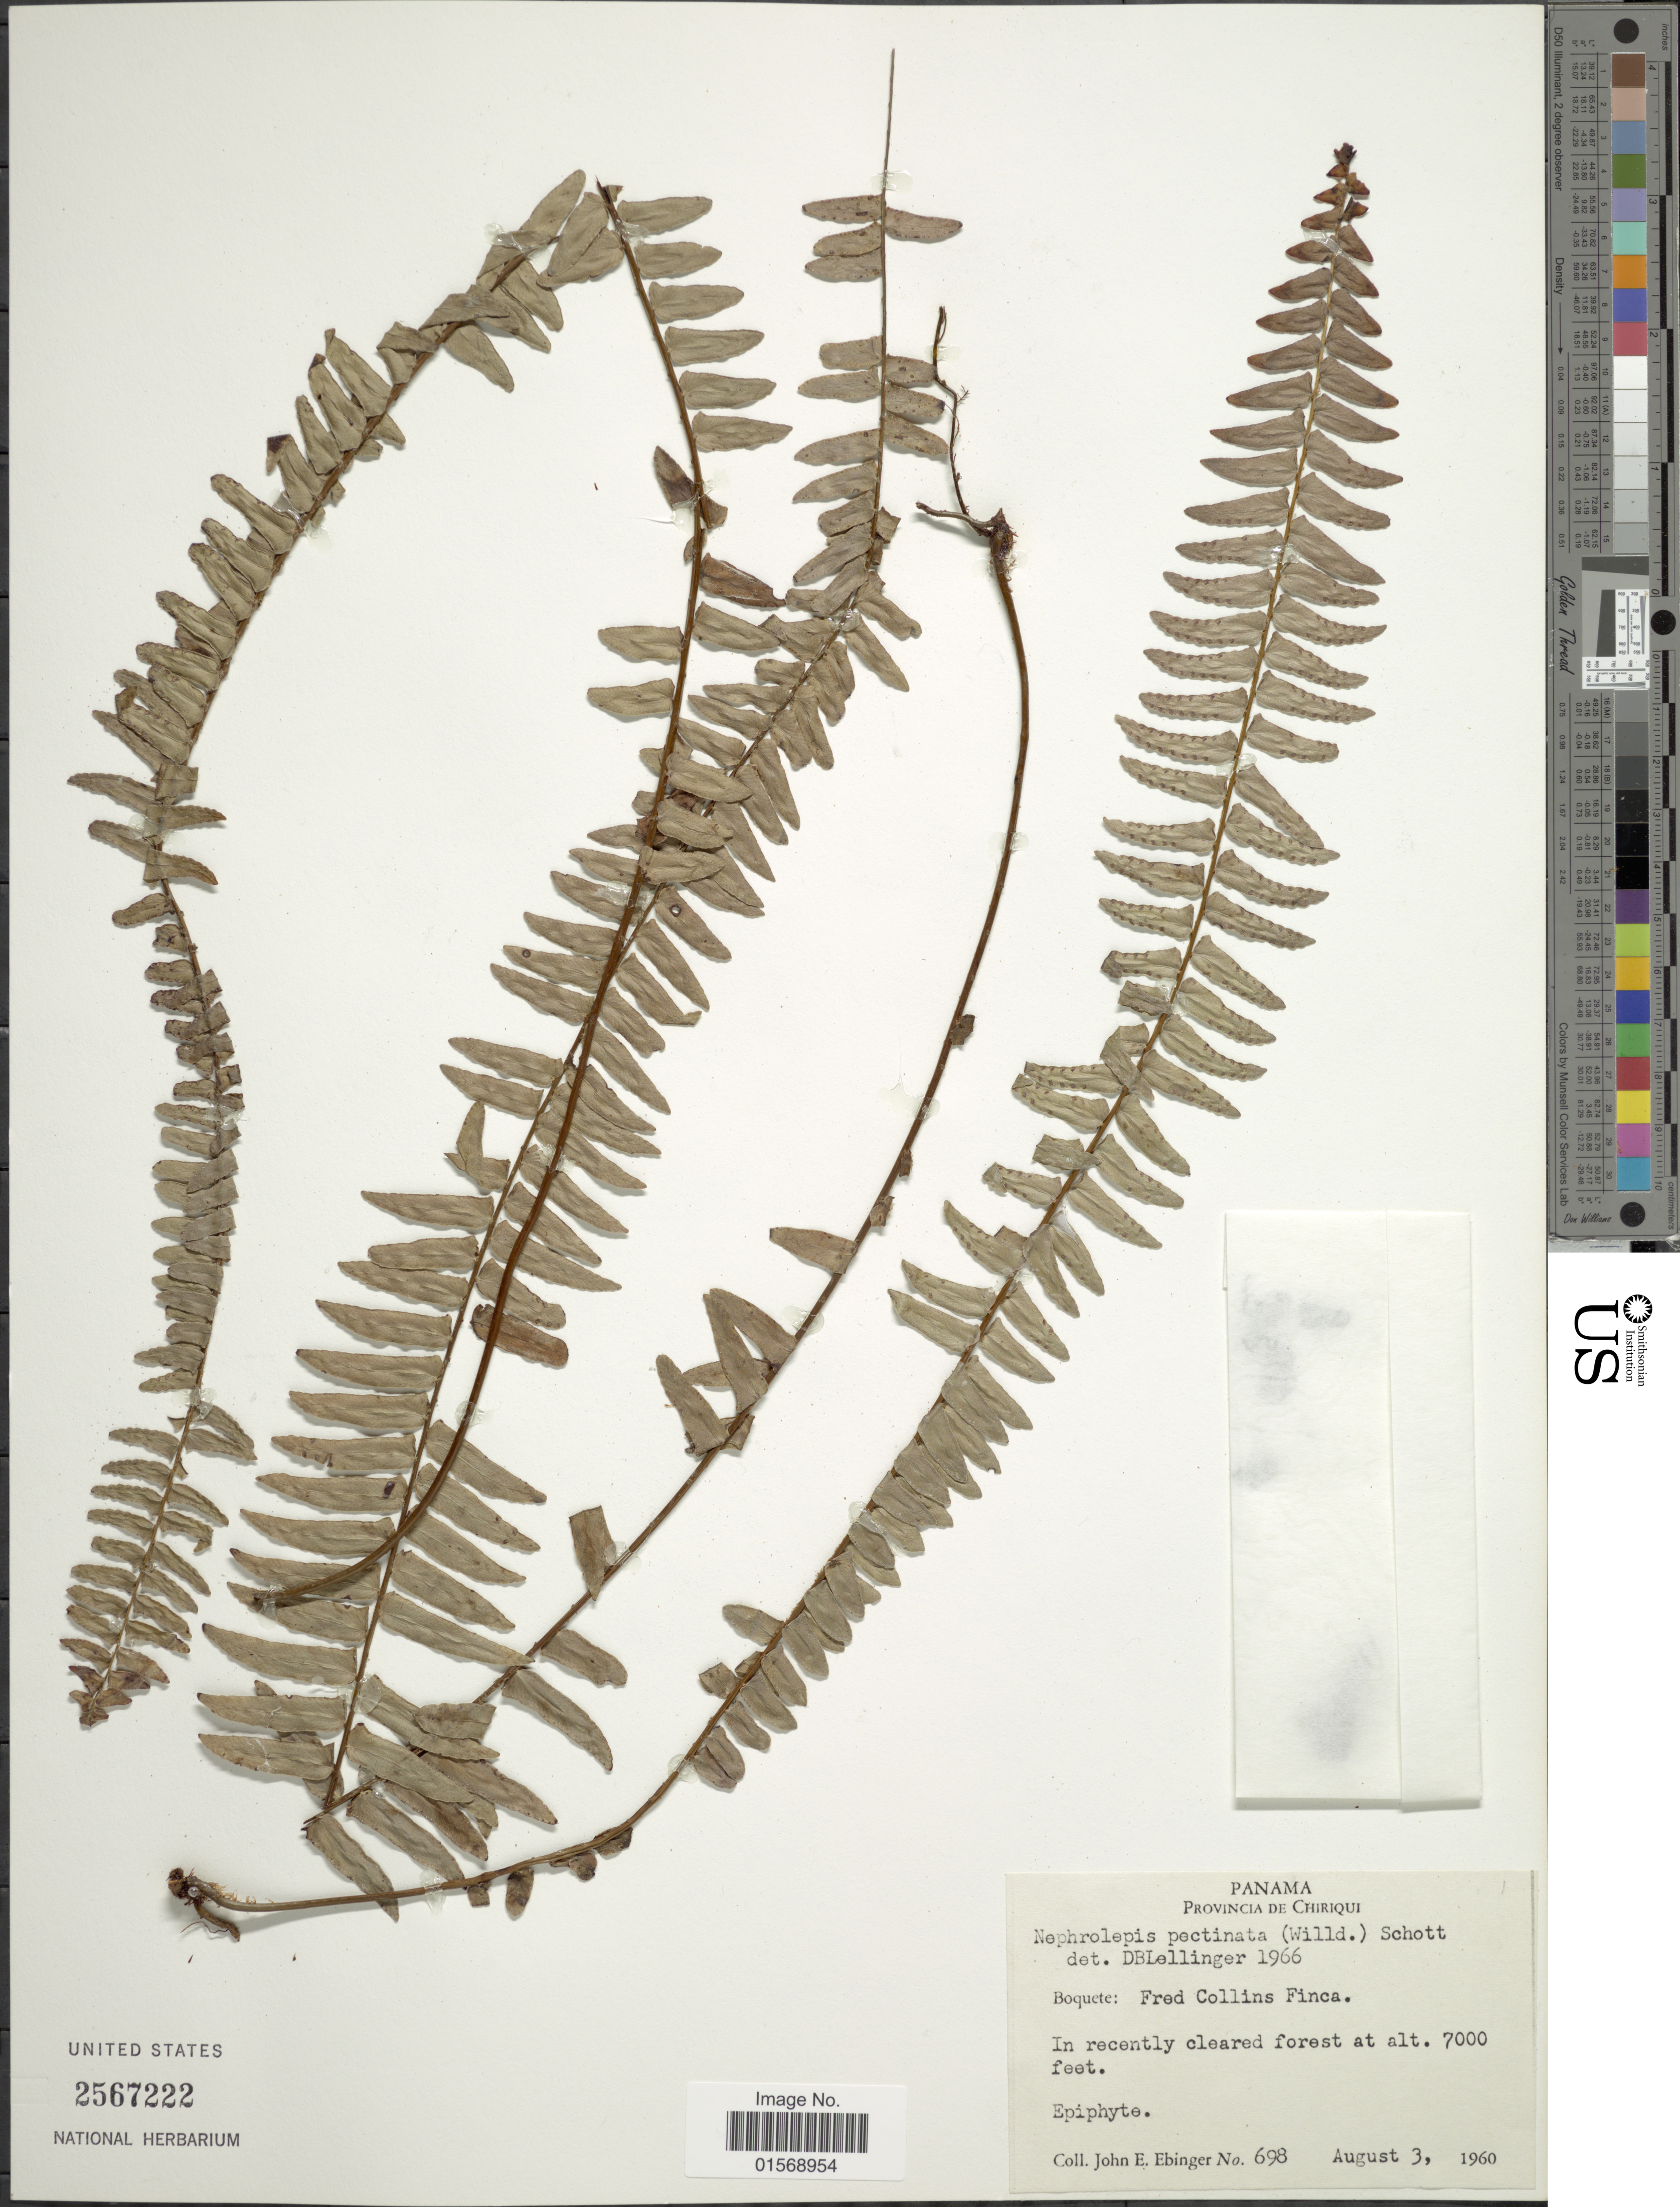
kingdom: Plantae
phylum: Tracheophyta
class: Polypodiopsida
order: Polypodiales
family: Nephrolepidaceae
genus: Nephrolepis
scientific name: Nephrolepis biserrata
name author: (Sw.) Schott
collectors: J. Ebinger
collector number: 698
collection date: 1960-08-03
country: Panama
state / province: Chiriqui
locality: Panama, Provincia de Chirique, Boqute: Fred Collins Finca.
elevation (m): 2134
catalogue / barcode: US 2567222